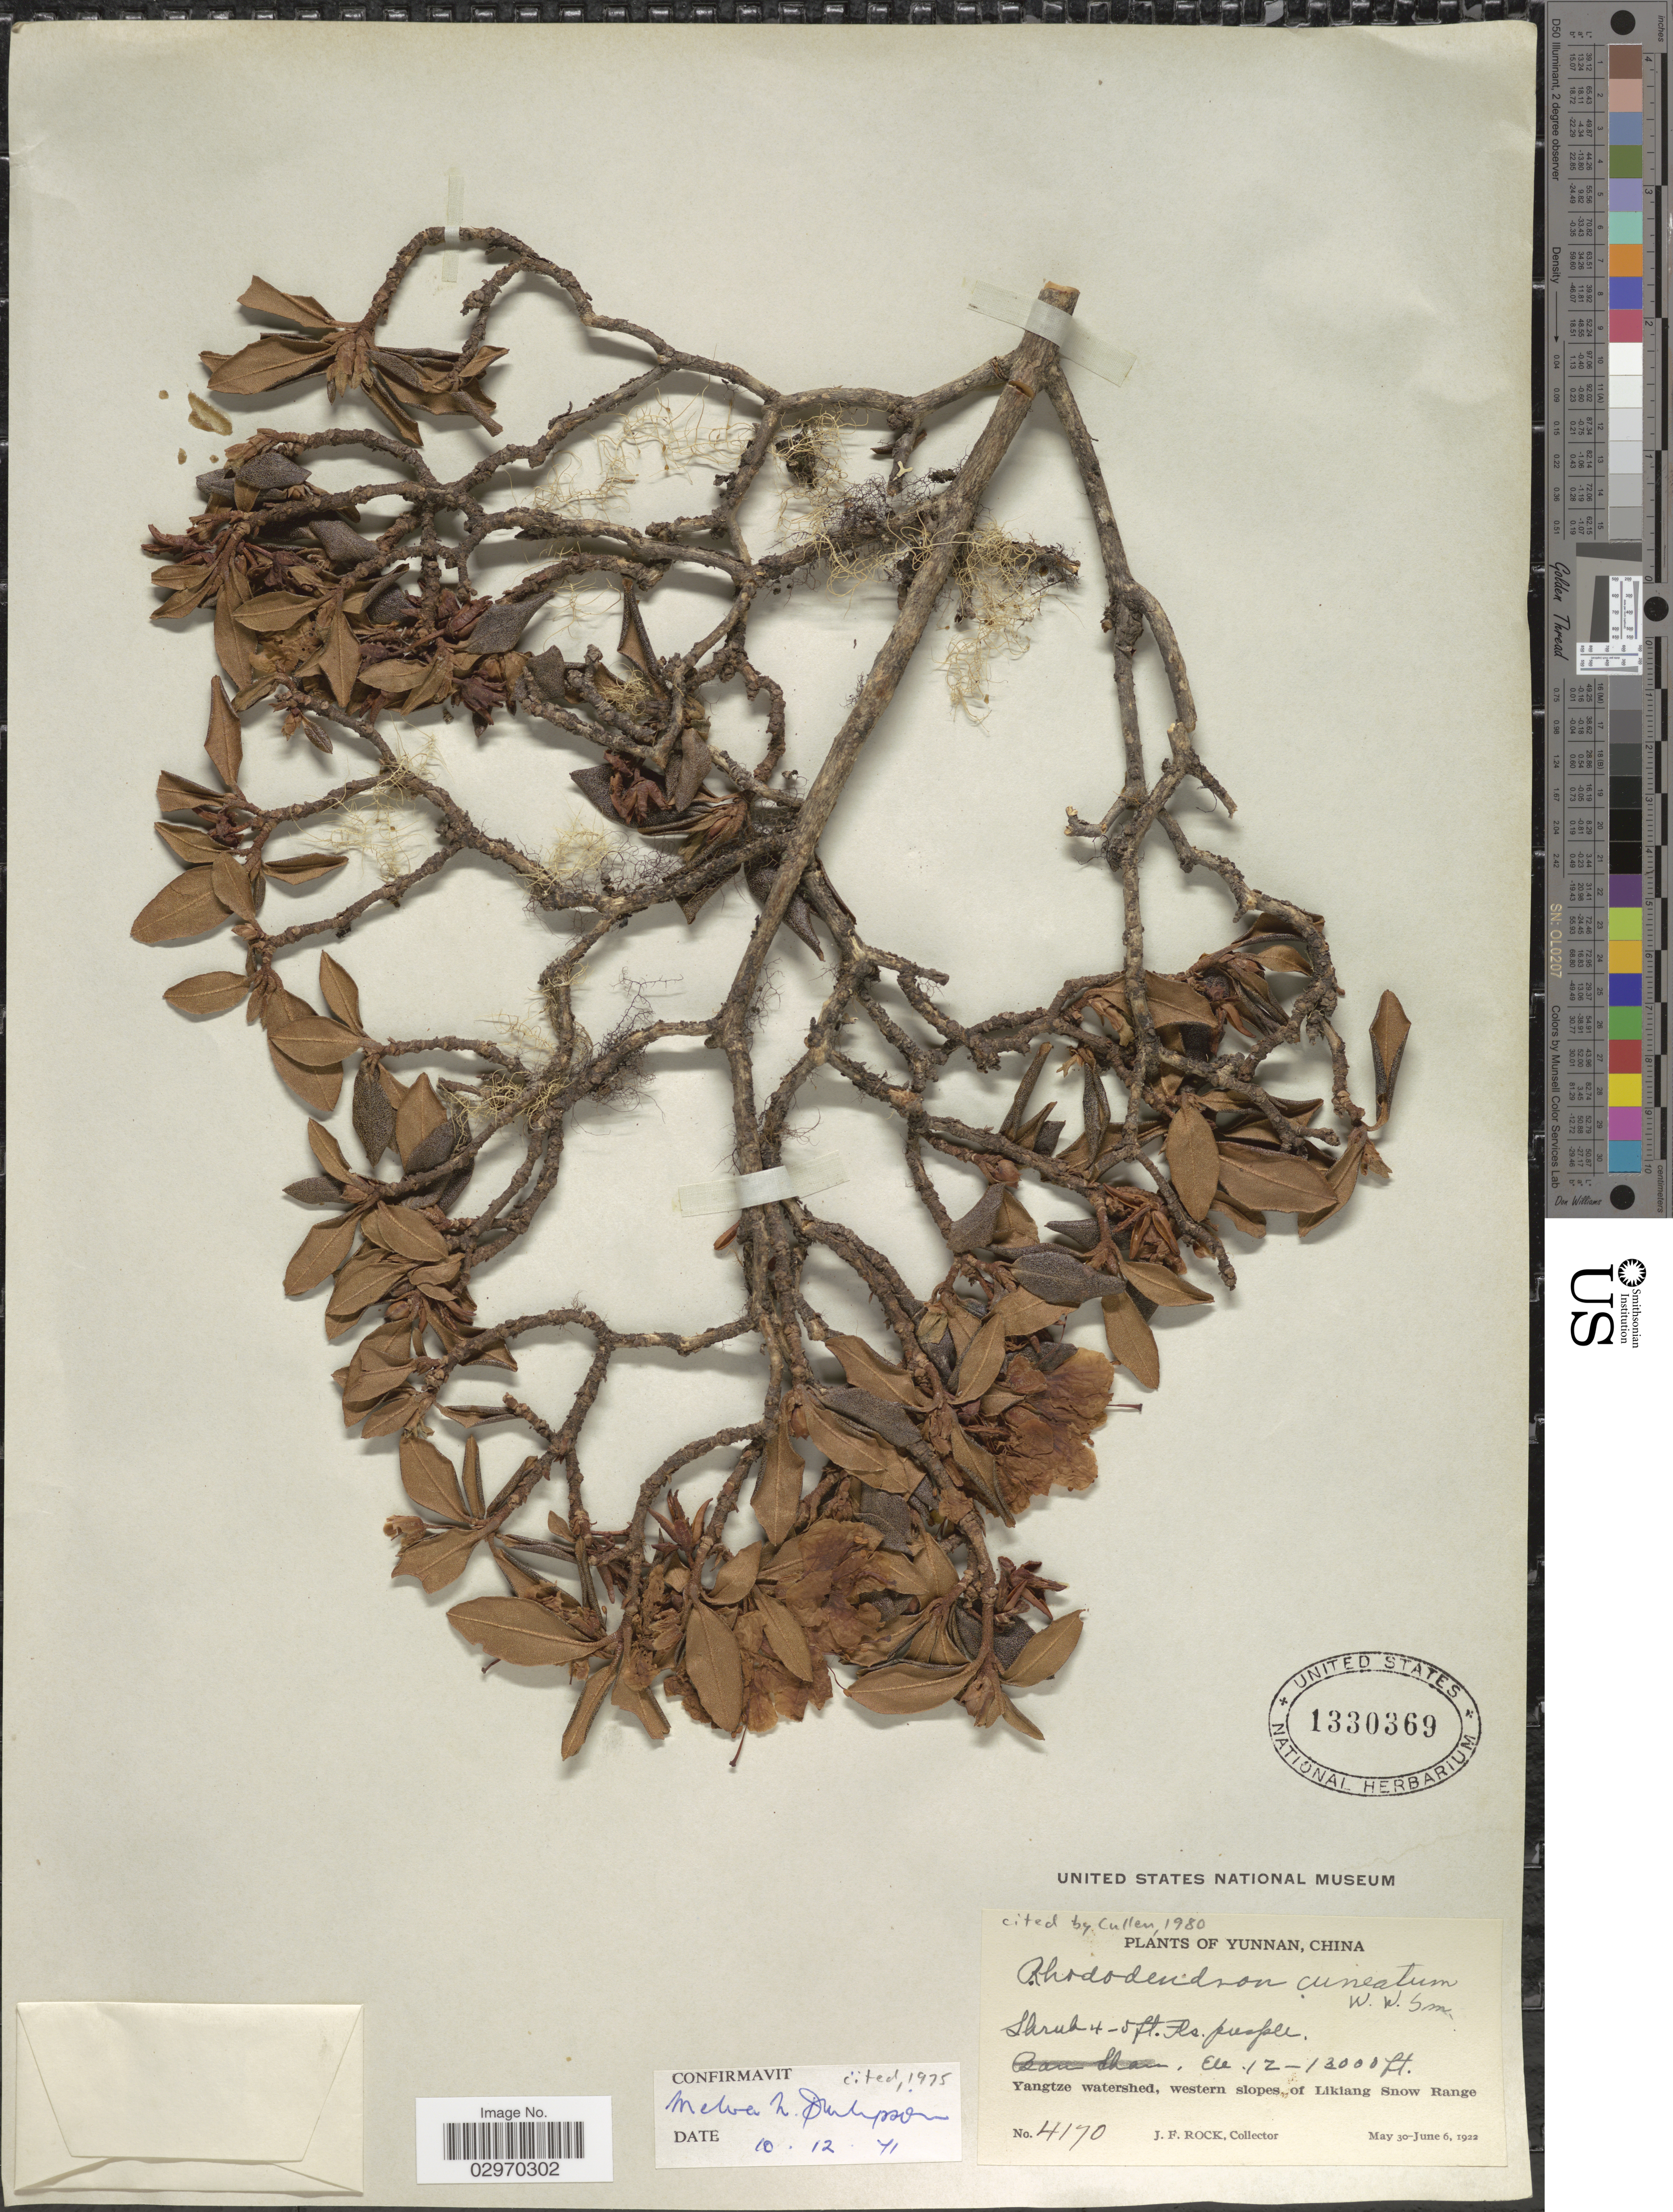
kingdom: Plantae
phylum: Tracheophyta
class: Magnoliopsida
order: Ericales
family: Ericaceae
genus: Rhododendron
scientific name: Rhododendron cuneatum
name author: W.W. Sm.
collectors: J. Rock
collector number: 4170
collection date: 1922-05-30/1922-06-06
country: China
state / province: Yunnan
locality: Yangtze watershed, western slopes of Likiang Snow Range.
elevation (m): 3658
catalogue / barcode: US 1330369